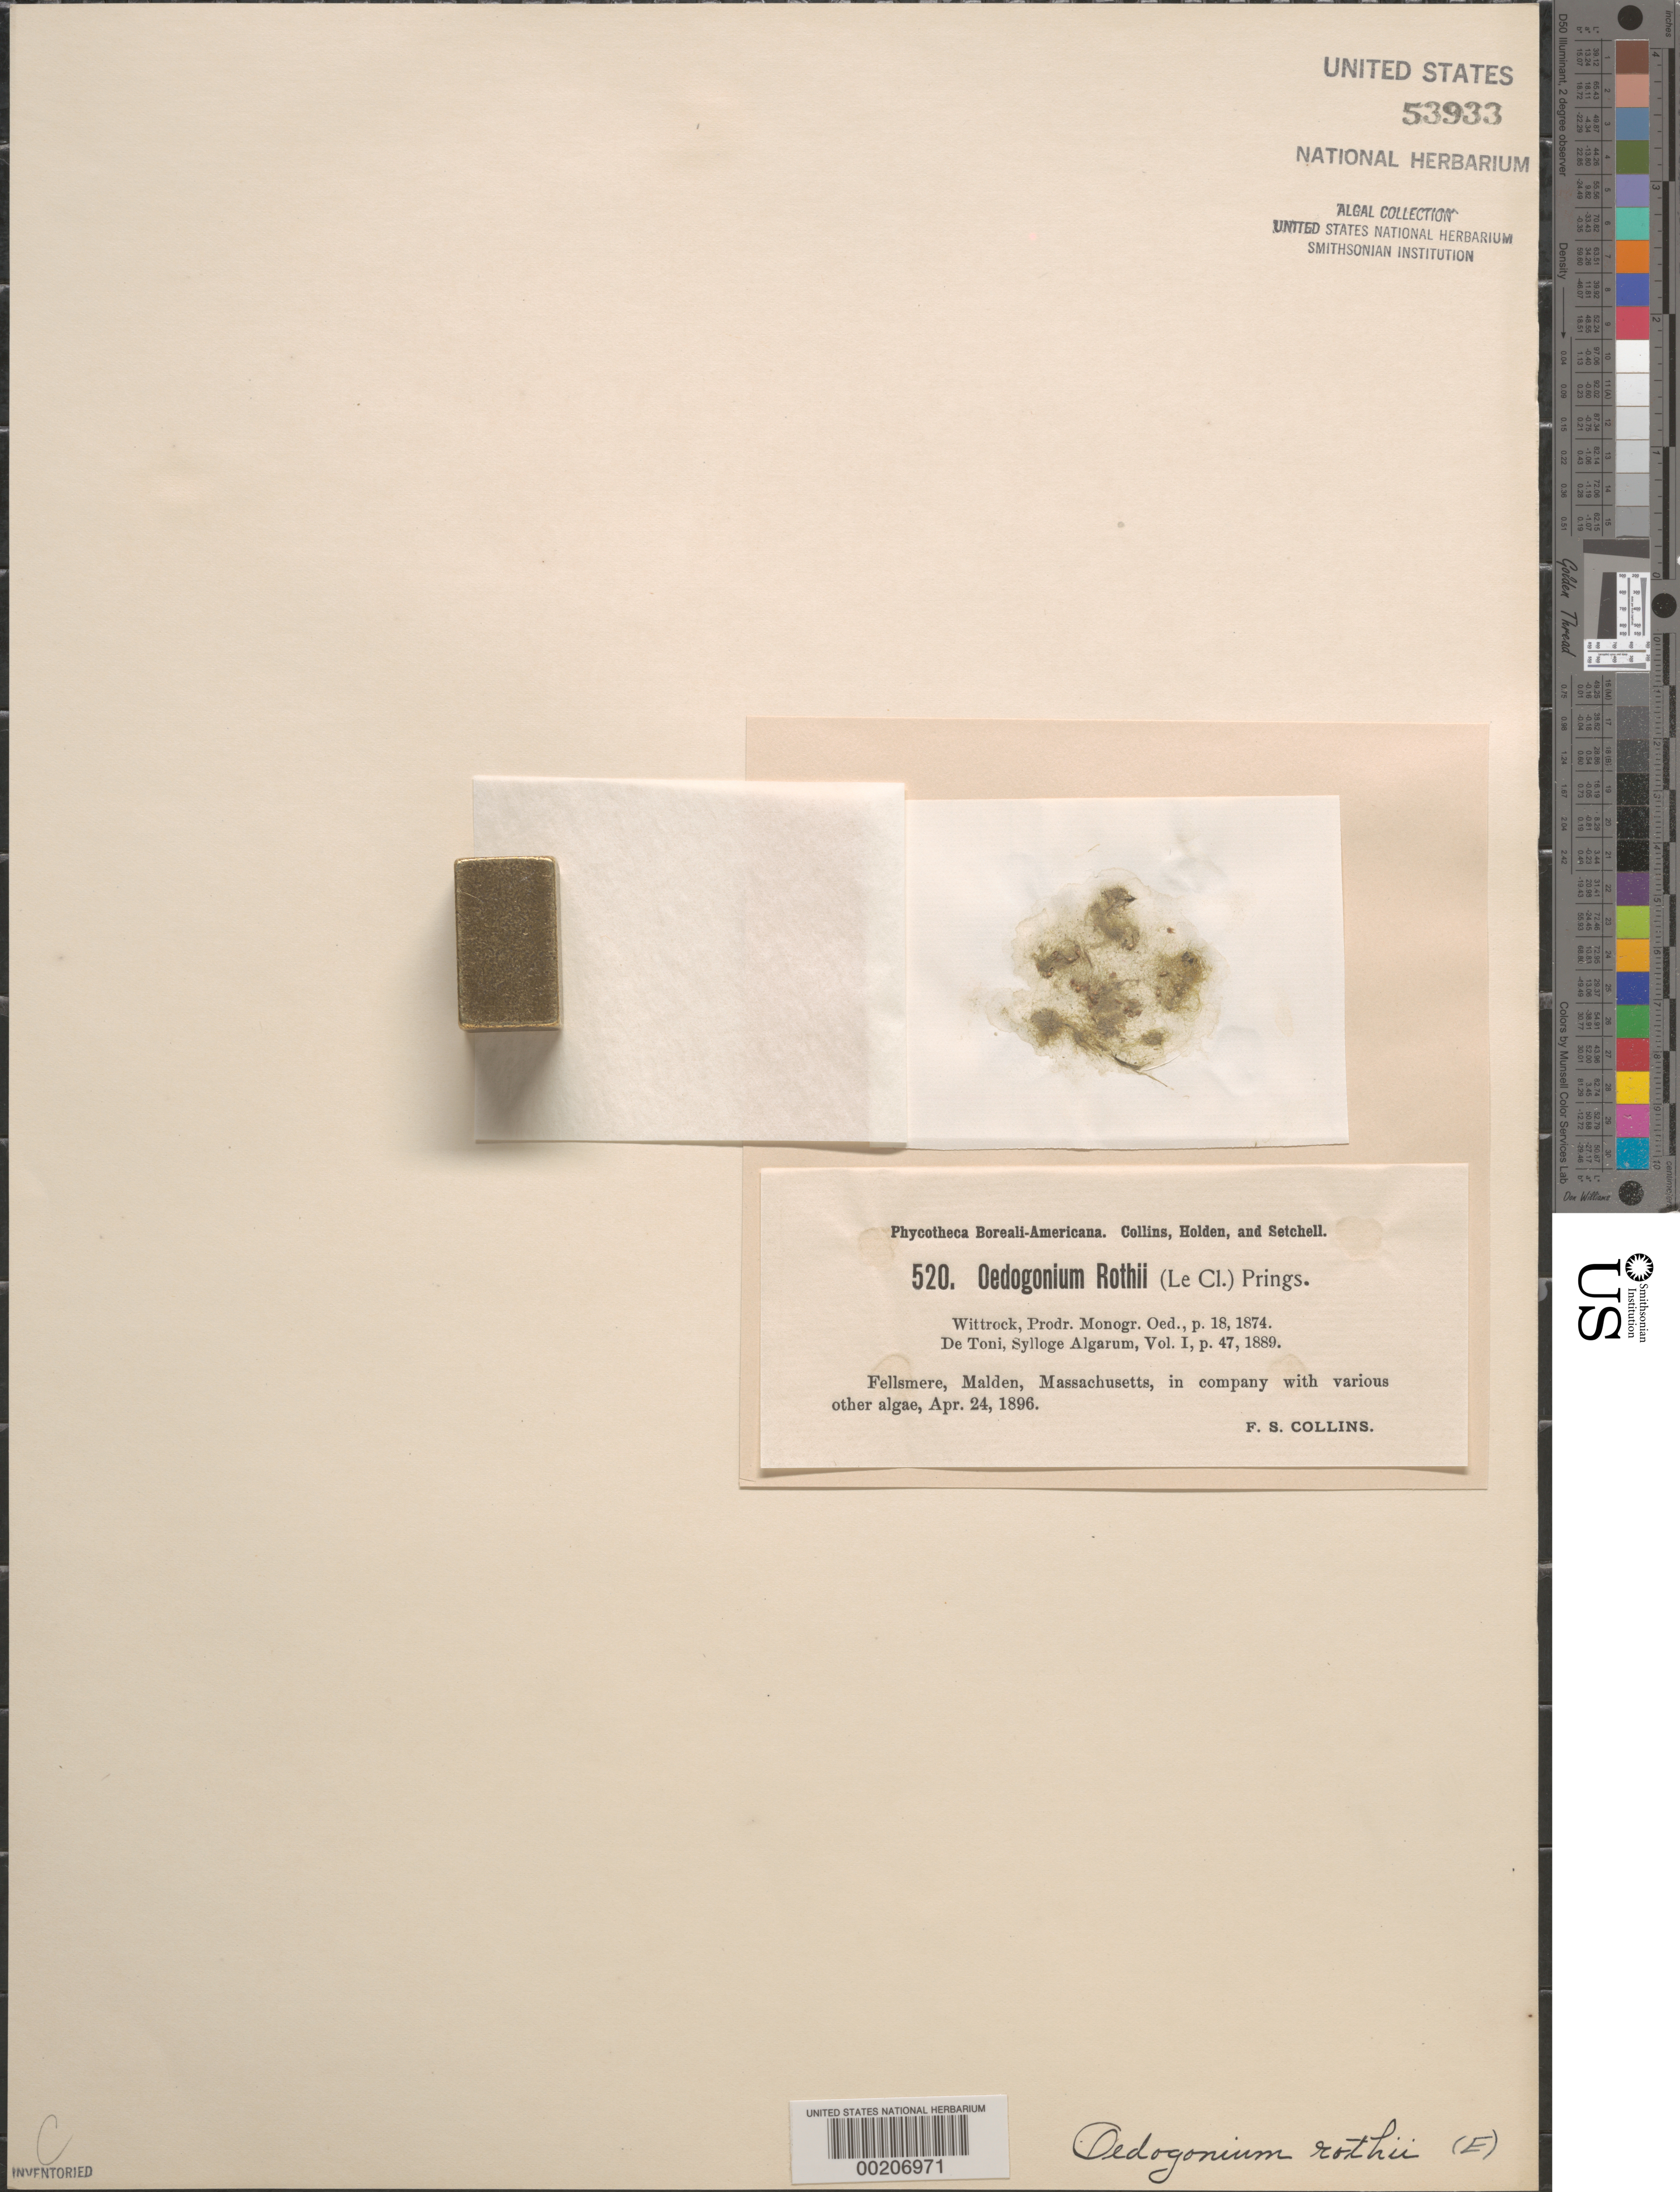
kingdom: Plantae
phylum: Chlorophyta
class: Chlorophyceae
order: Oedogoniales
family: Oedogoniaceae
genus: Oedogonium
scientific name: Oedogonium rothii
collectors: F. Collins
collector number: PB-A 520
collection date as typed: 24 Apr 1896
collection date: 1896-04-24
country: United States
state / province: Massachusetts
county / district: Middlesex County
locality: Malden, Felsmere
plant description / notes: Collins, Holden & Setchell, Phycotheca Boreali-Americana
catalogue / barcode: US 53933